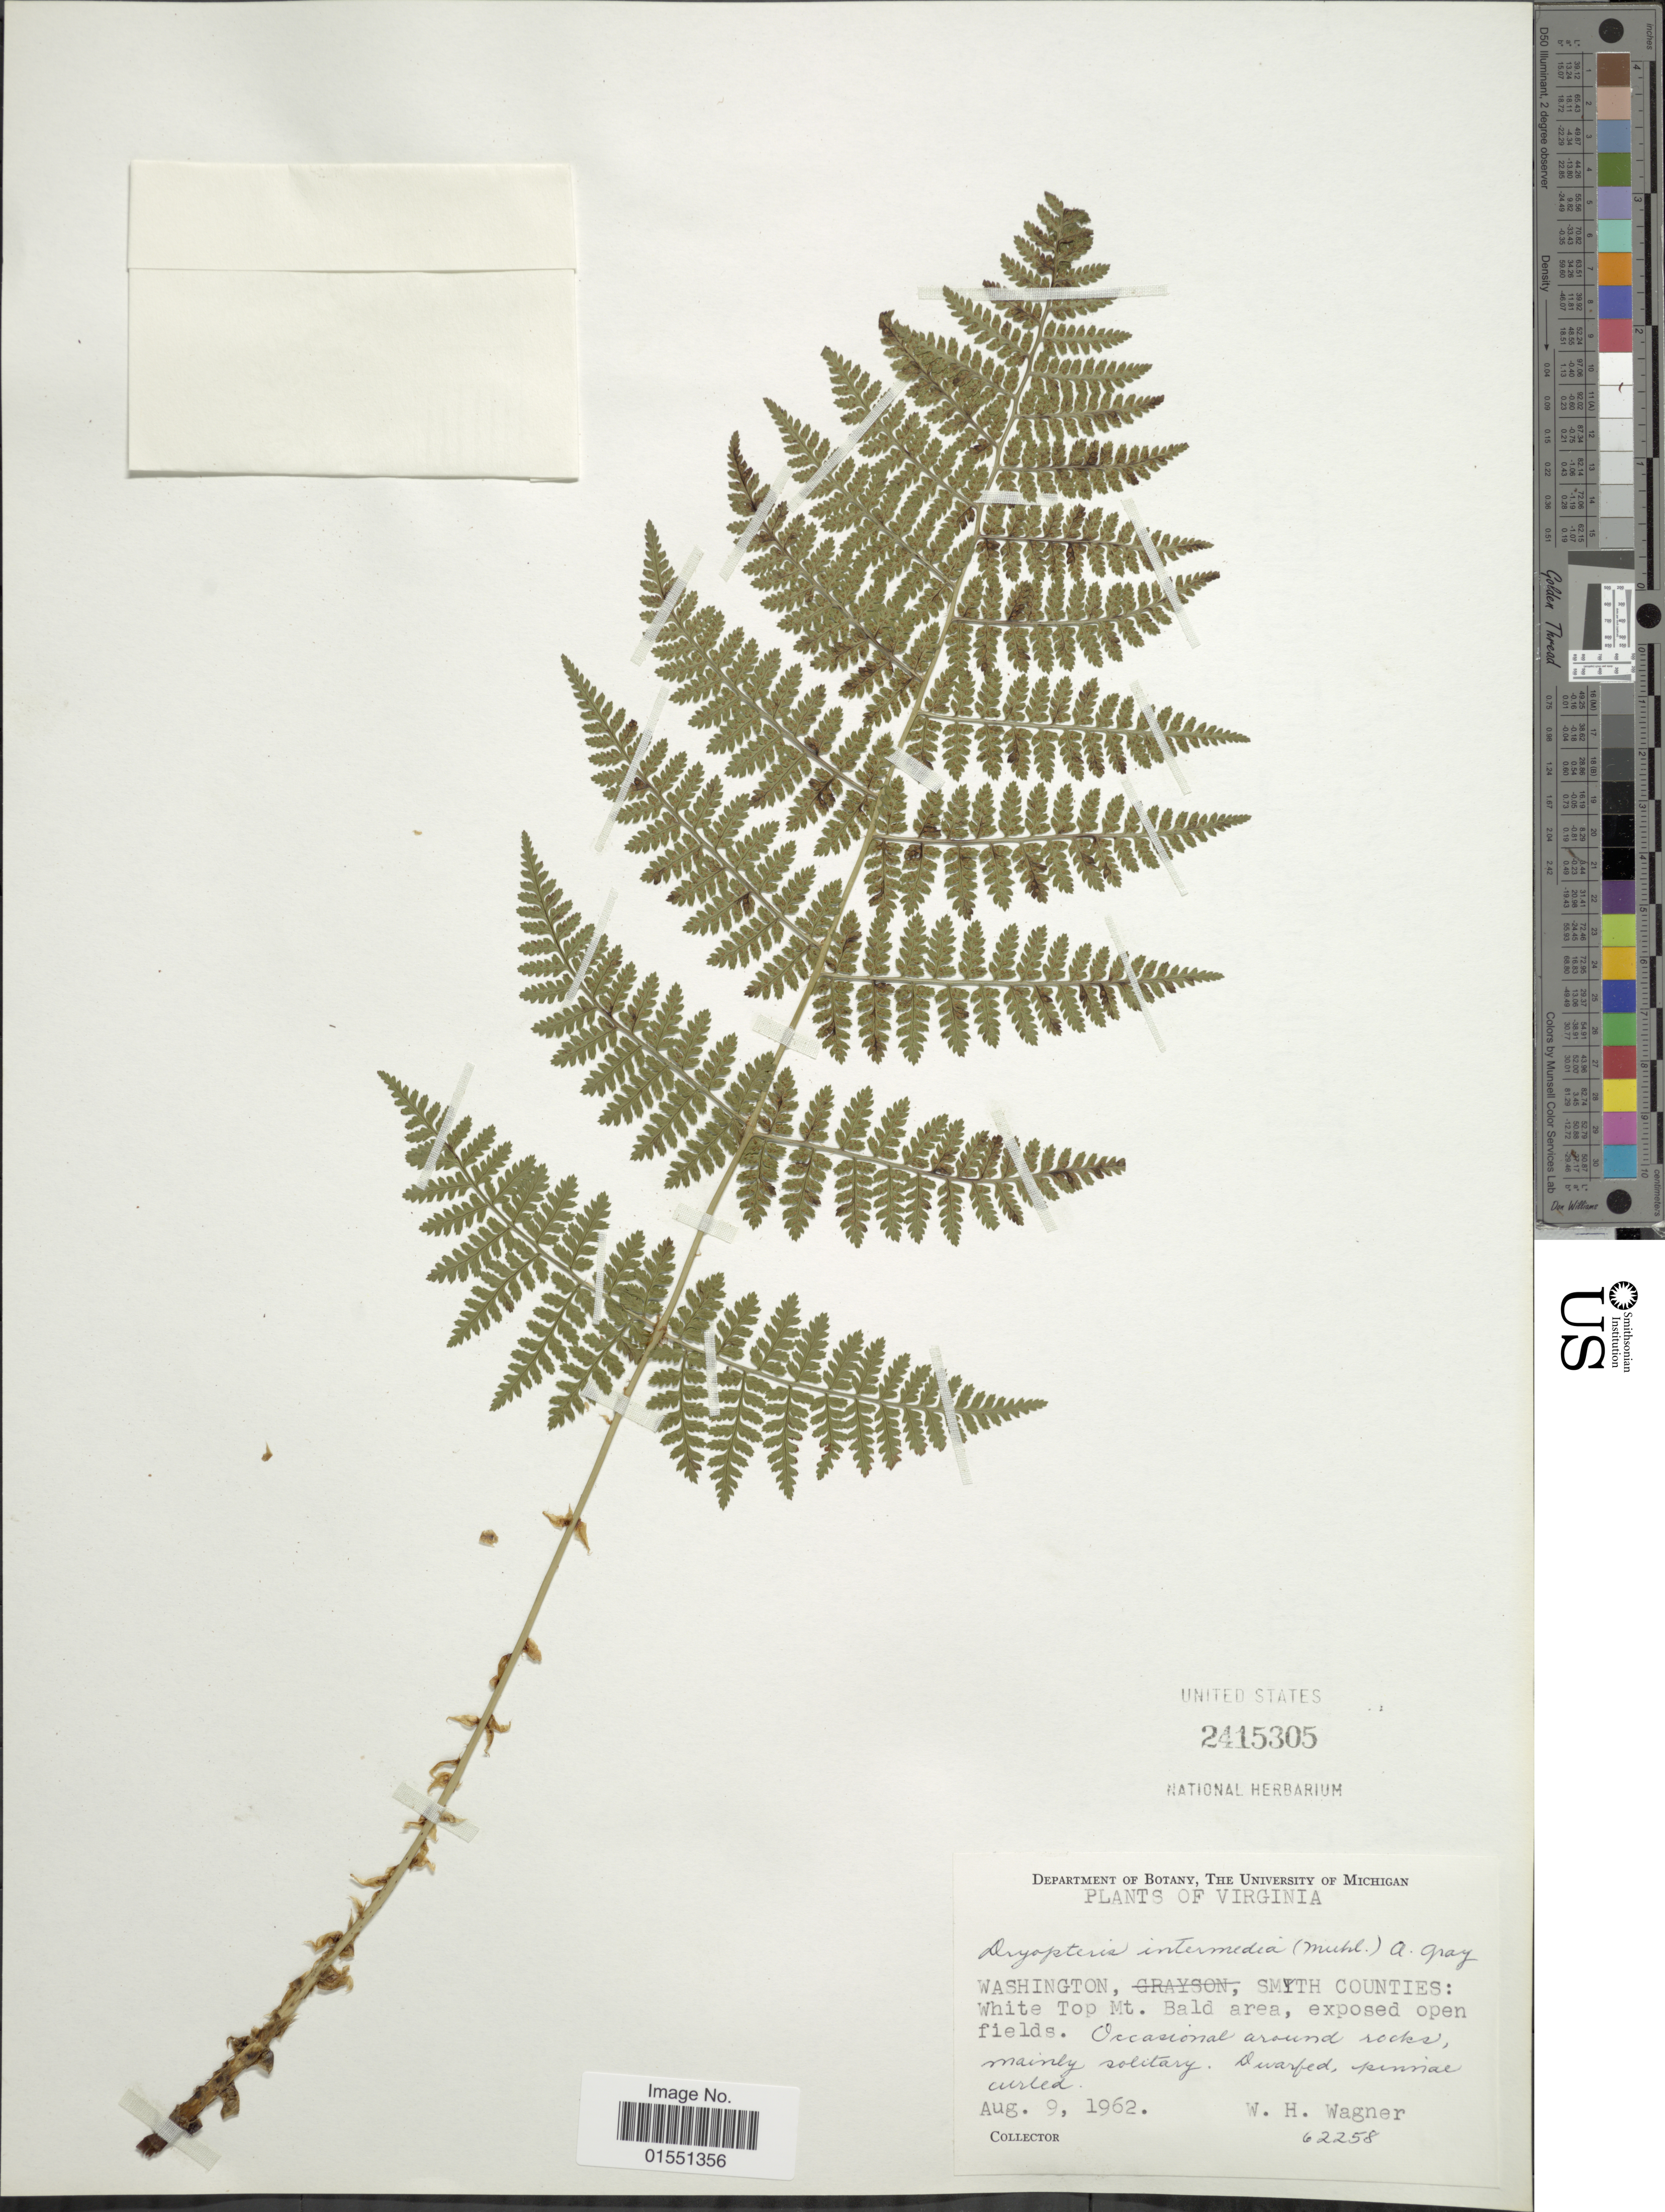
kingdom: Plantae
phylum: Tracheophyta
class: Polypodiopsida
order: Polypodiales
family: Dryopteridaceae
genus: Dryopteris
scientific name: Dryopteris intermedia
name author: (Muhl.) A. Gray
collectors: W. H. Wagner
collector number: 62258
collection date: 1962-08-08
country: United States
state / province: Virginia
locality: Washinton, Smyth Counties: White Top Mt. Bald area, exposed open fields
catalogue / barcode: US 2415305